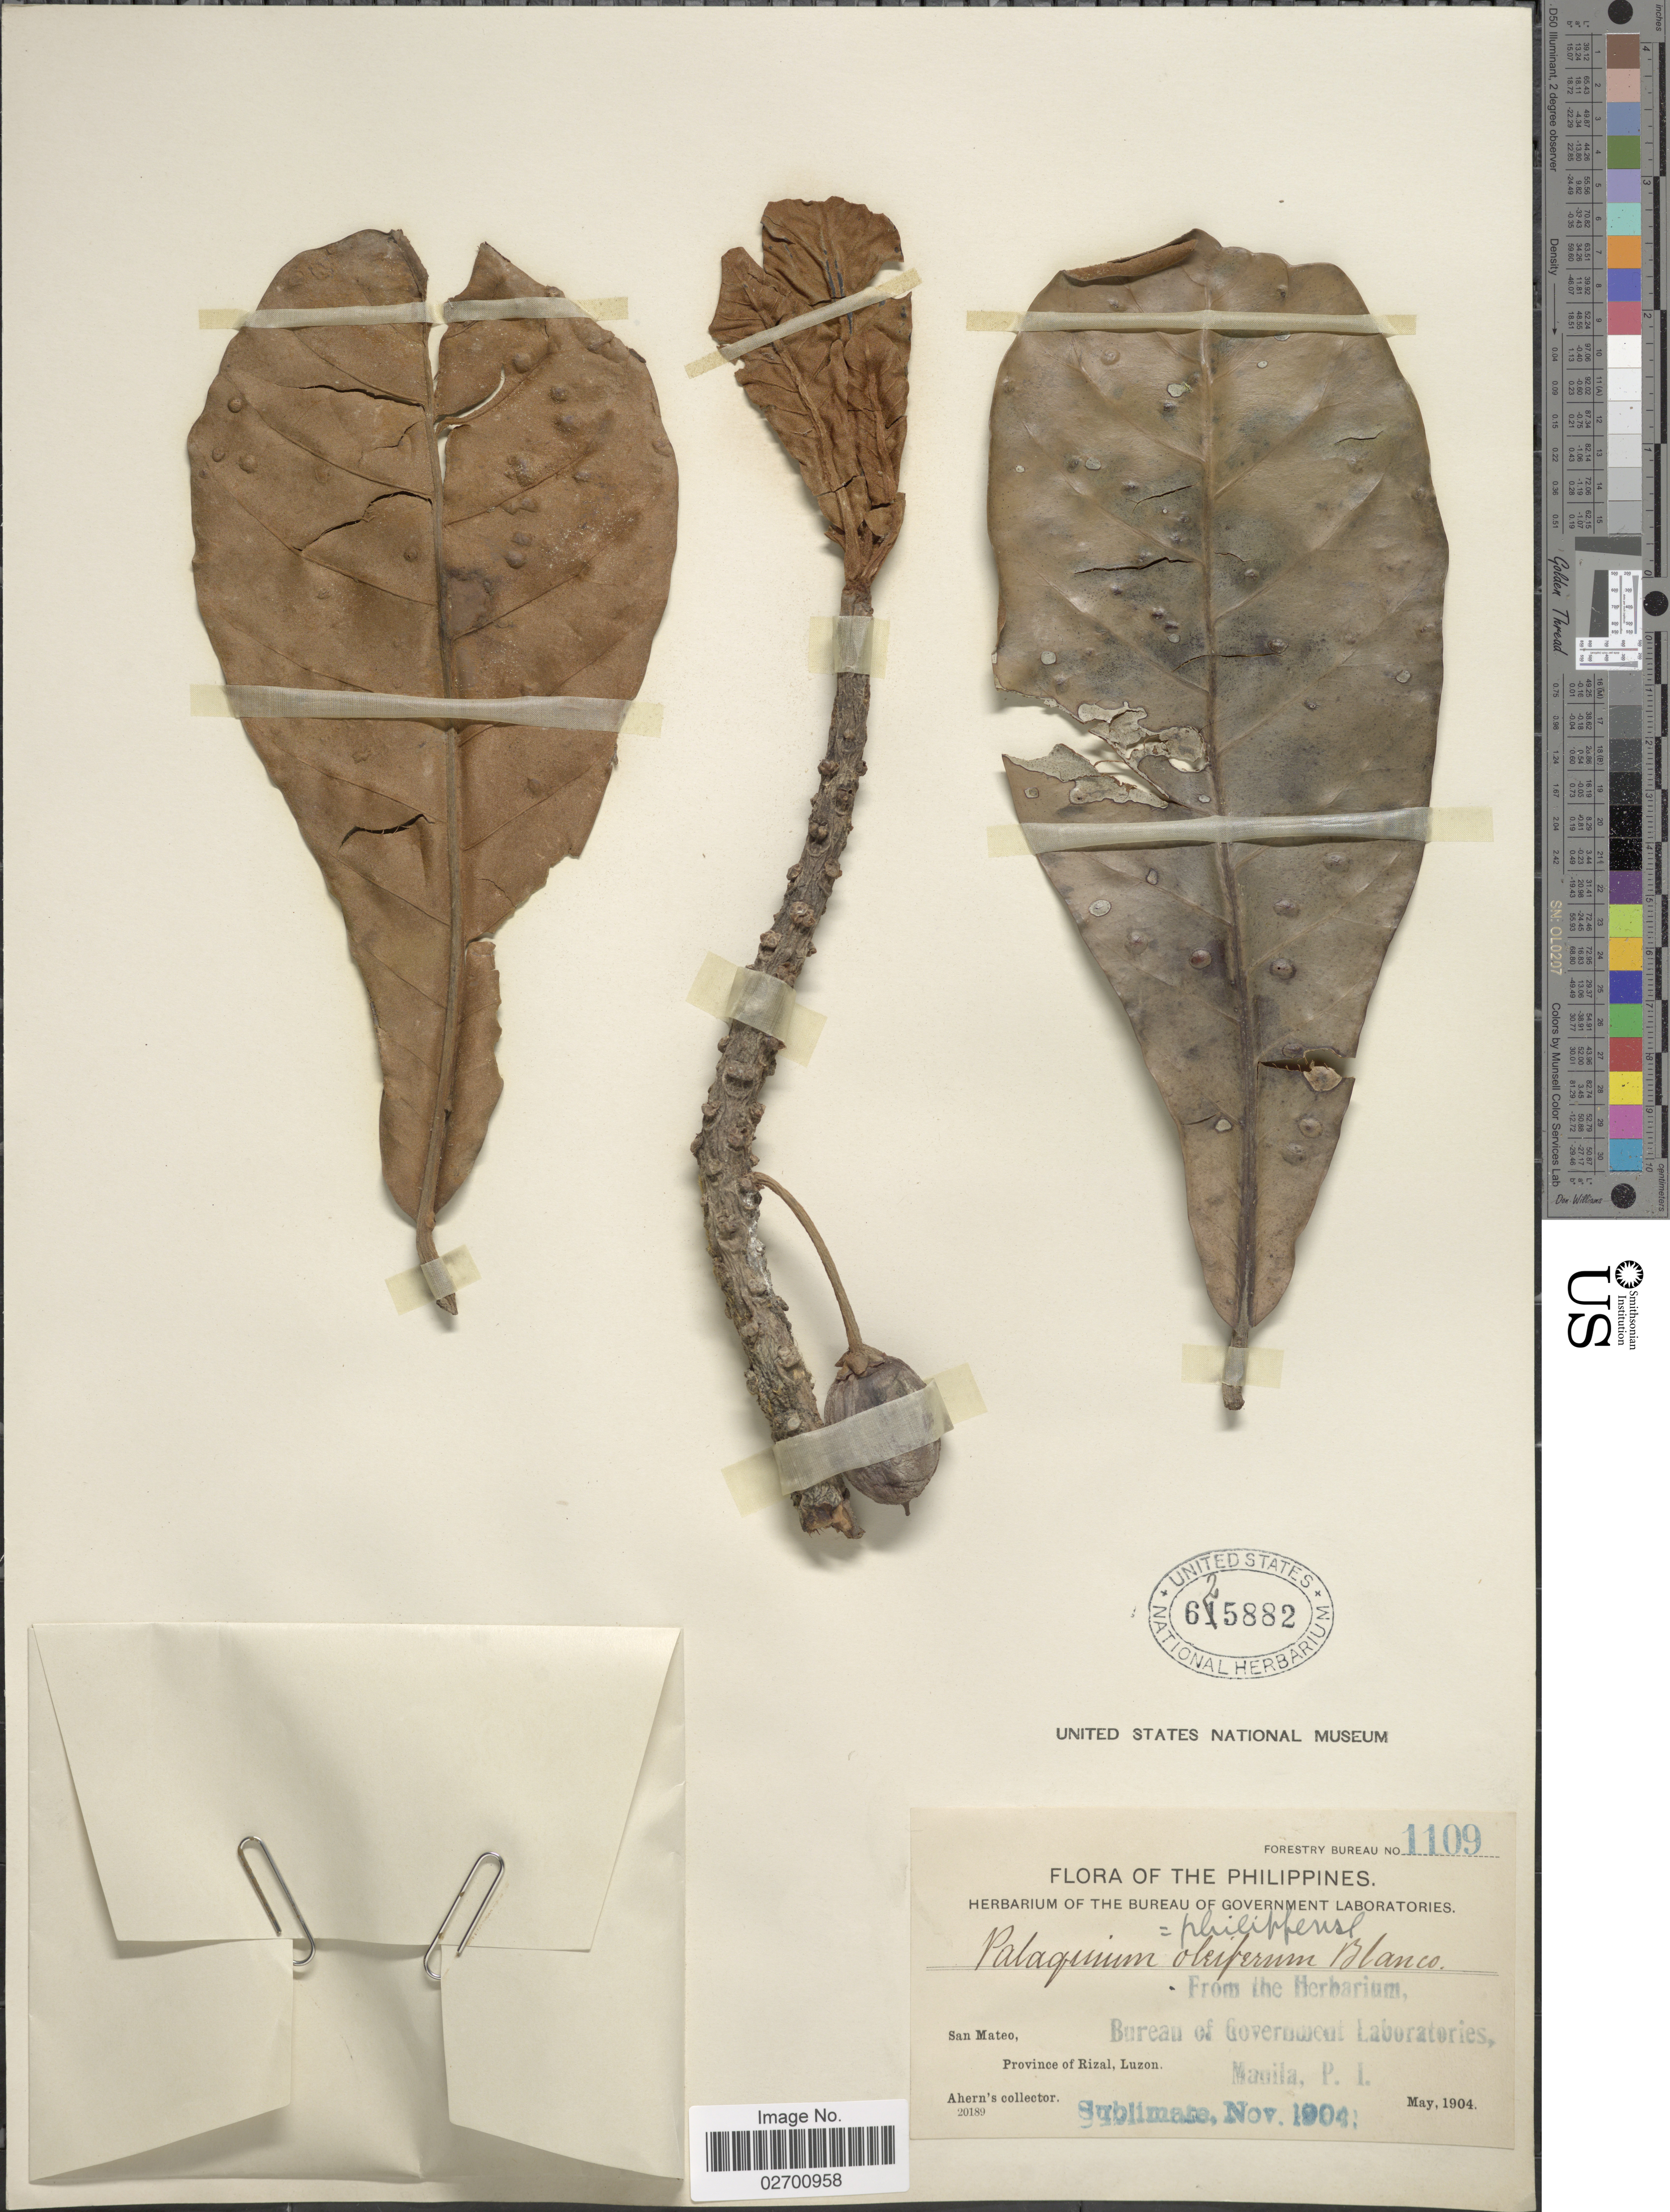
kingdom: Plantae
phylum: Tracheophyta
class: Magnoliopsida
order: Ericales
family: Sapotaceae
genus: Palaquium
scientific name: Palaquium philippense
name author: (Perr.) C.B. Rob.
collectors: Ahern's collector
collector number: Forestry Bureau 1109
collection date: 1904-05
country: Philippines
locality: San Mateo, Province of Rizal, Luzon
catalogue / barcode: US 625882